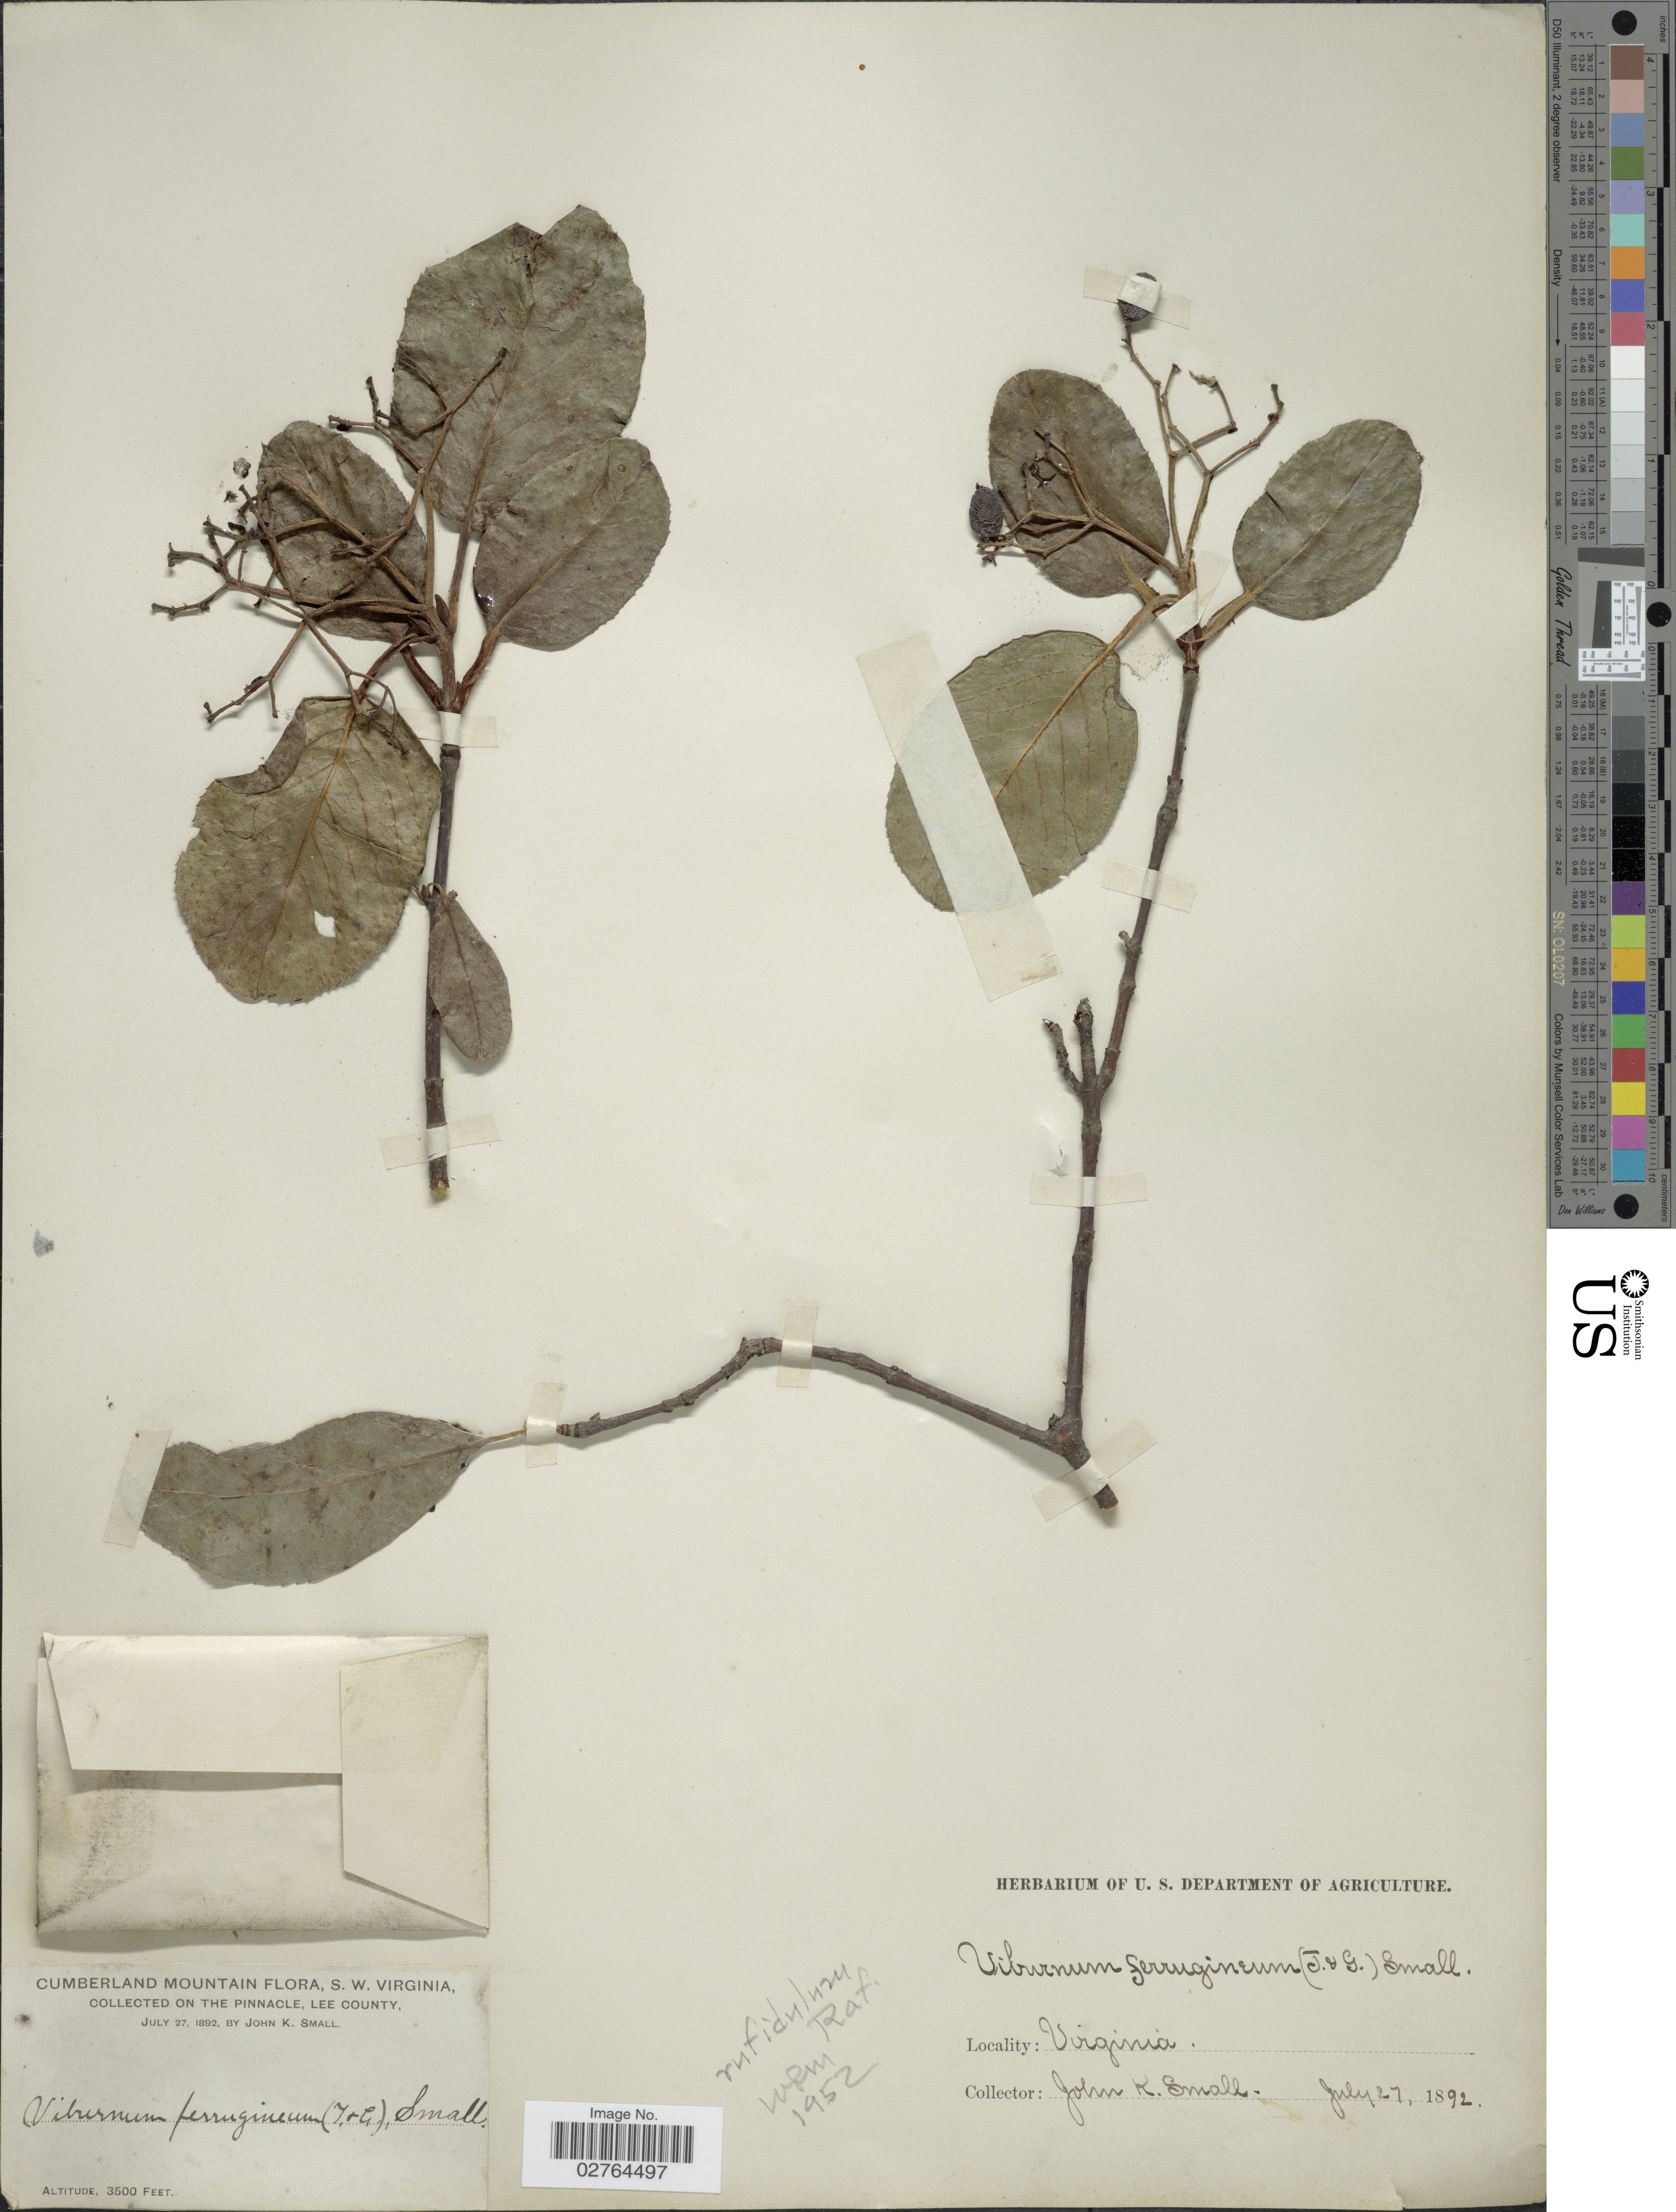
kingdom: Plantae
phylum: Tracheophyta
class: Magnoliopsida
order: Dipsacales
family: Viburnaceae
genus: Viburnum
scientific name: Viburnum rufidulum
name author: Raf.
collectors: J. K. Small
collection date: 1892-07-27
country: United States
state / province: Virginia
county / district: Lee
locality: Cumberland mountain, S.W. Virginia, collected on the Pinnacle, Lee County.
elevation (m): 1067